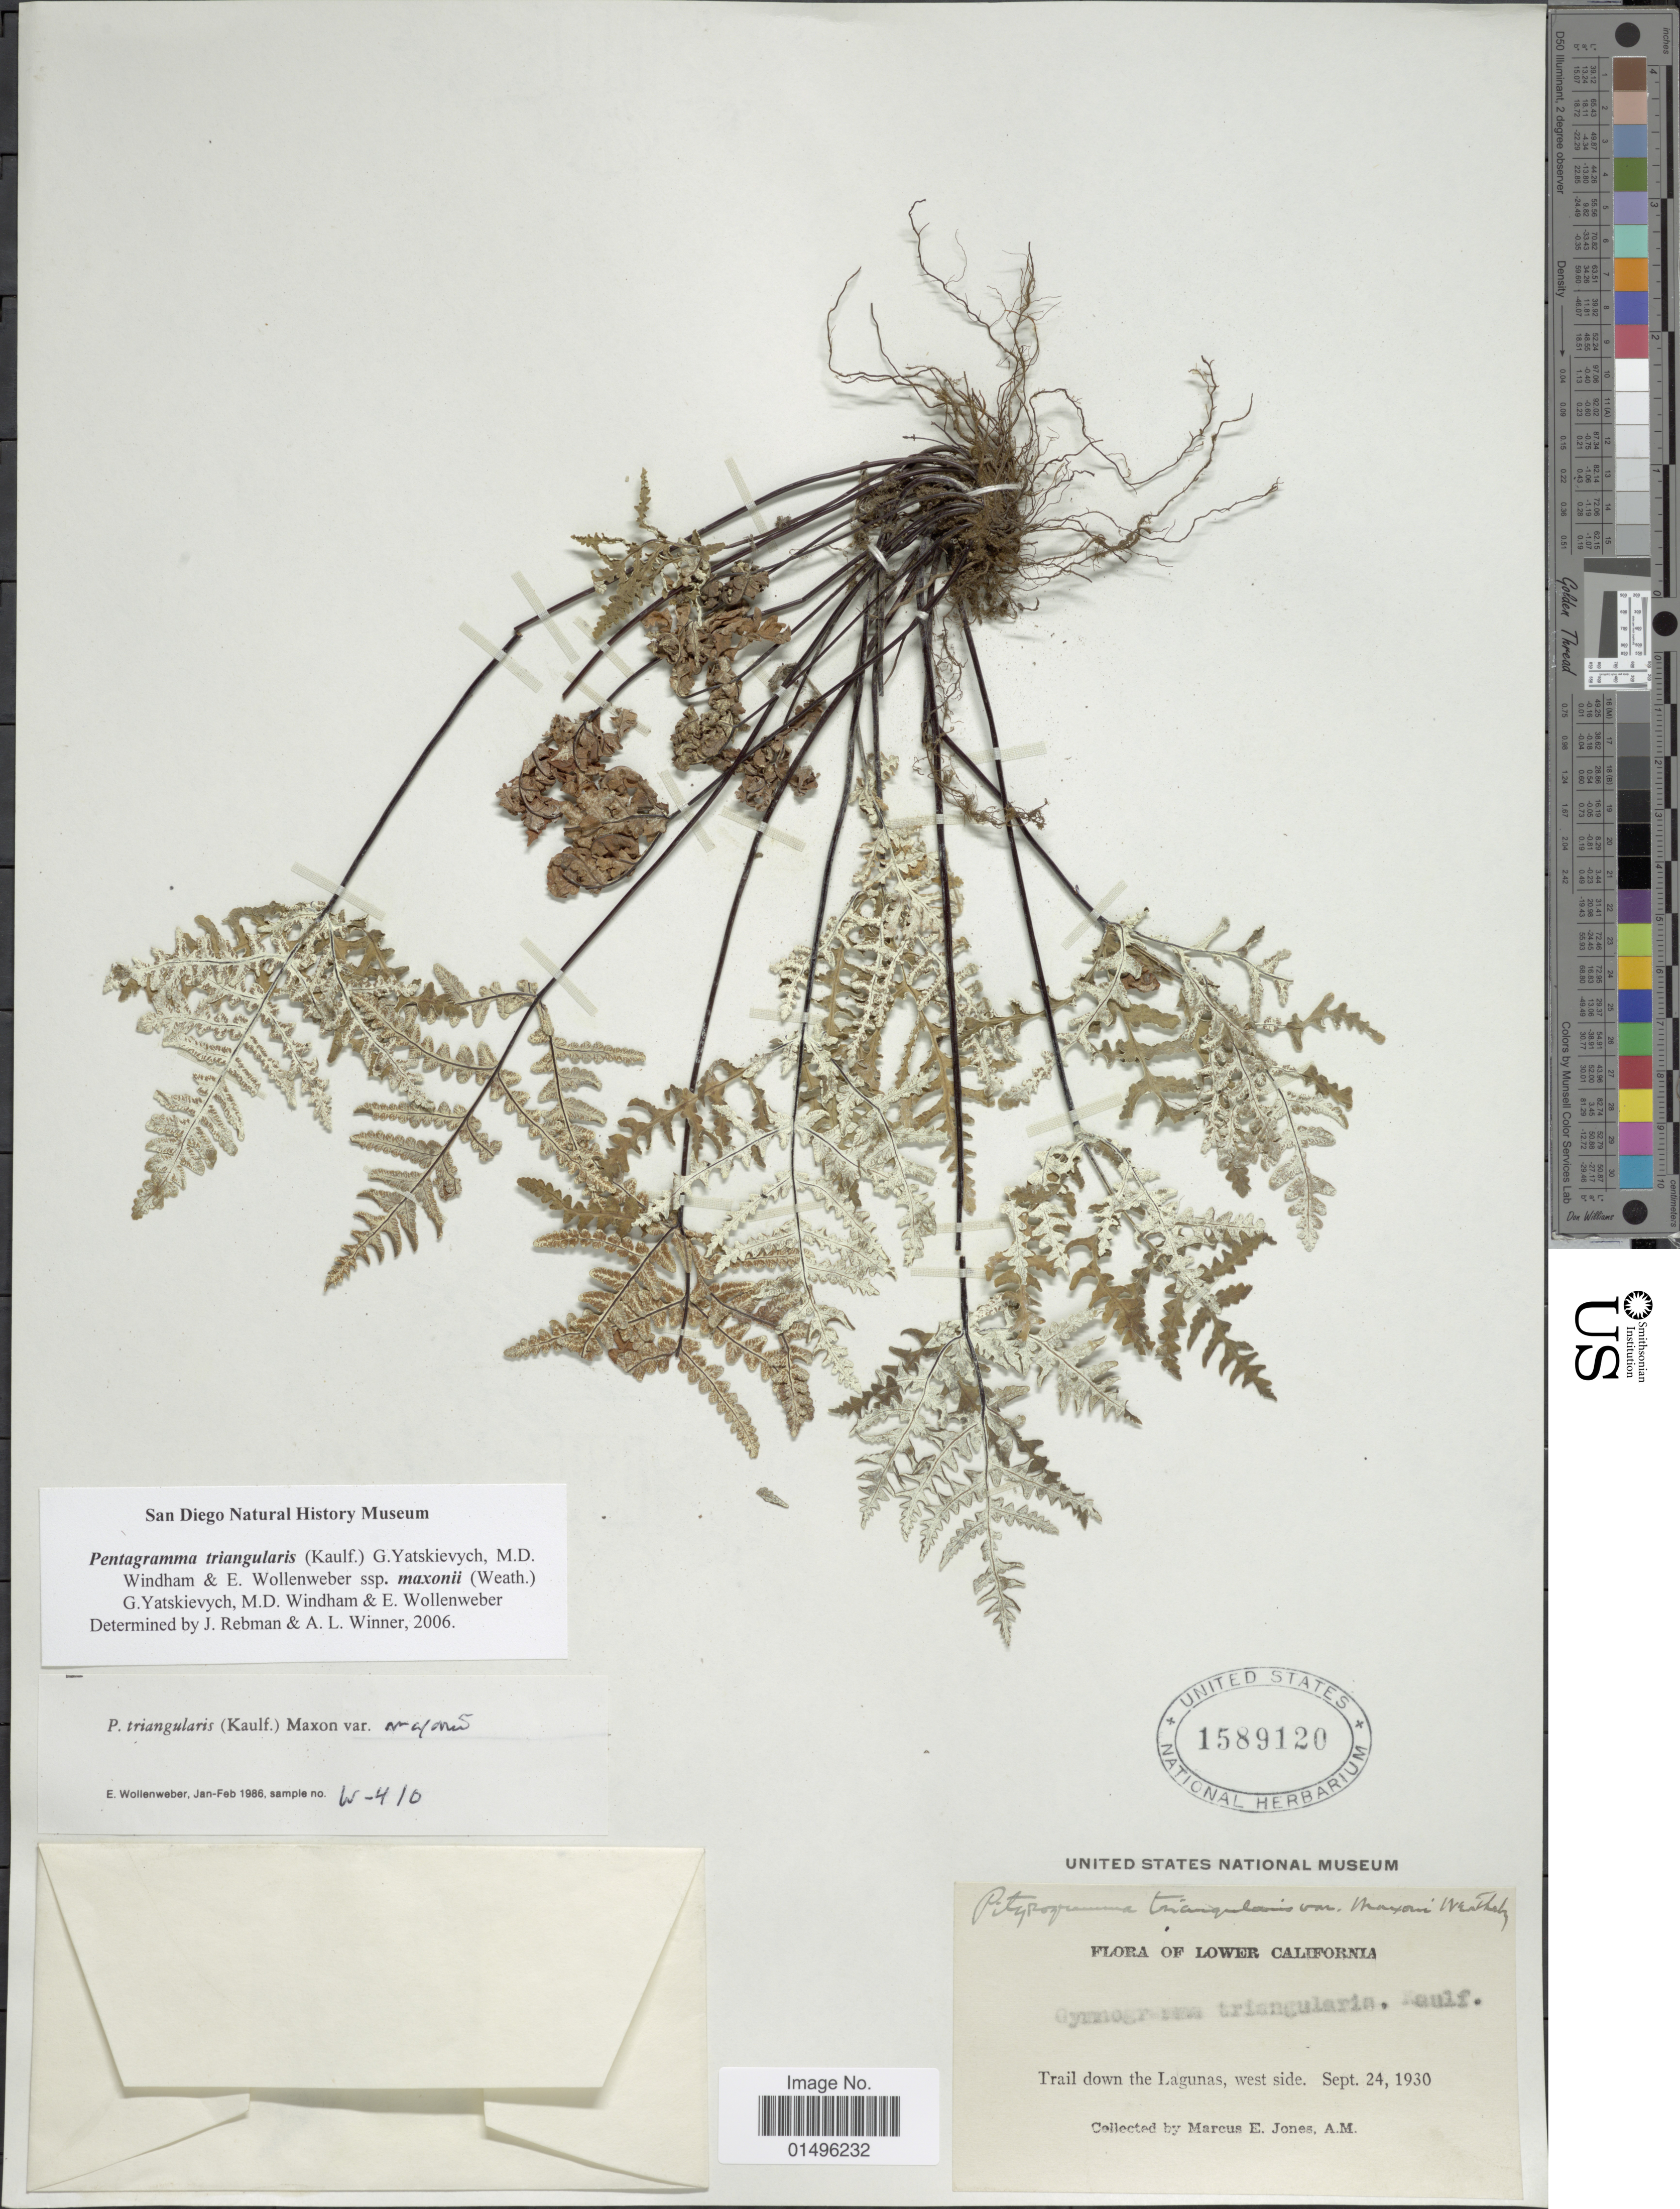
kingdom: Plantae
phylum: Tracheophyta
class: Polypodiopsida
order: Polypodiales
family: Pteridaceae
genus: Pentagramma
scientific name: Pentagramma maxonii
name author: (Weath.) Schuettp. & Windham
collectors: M. E. Jones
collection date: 1930-09-24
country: Mexico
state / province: Baja California Norte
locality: Lower California, trail down the Lagunas, west side.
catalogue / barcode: US 1589120